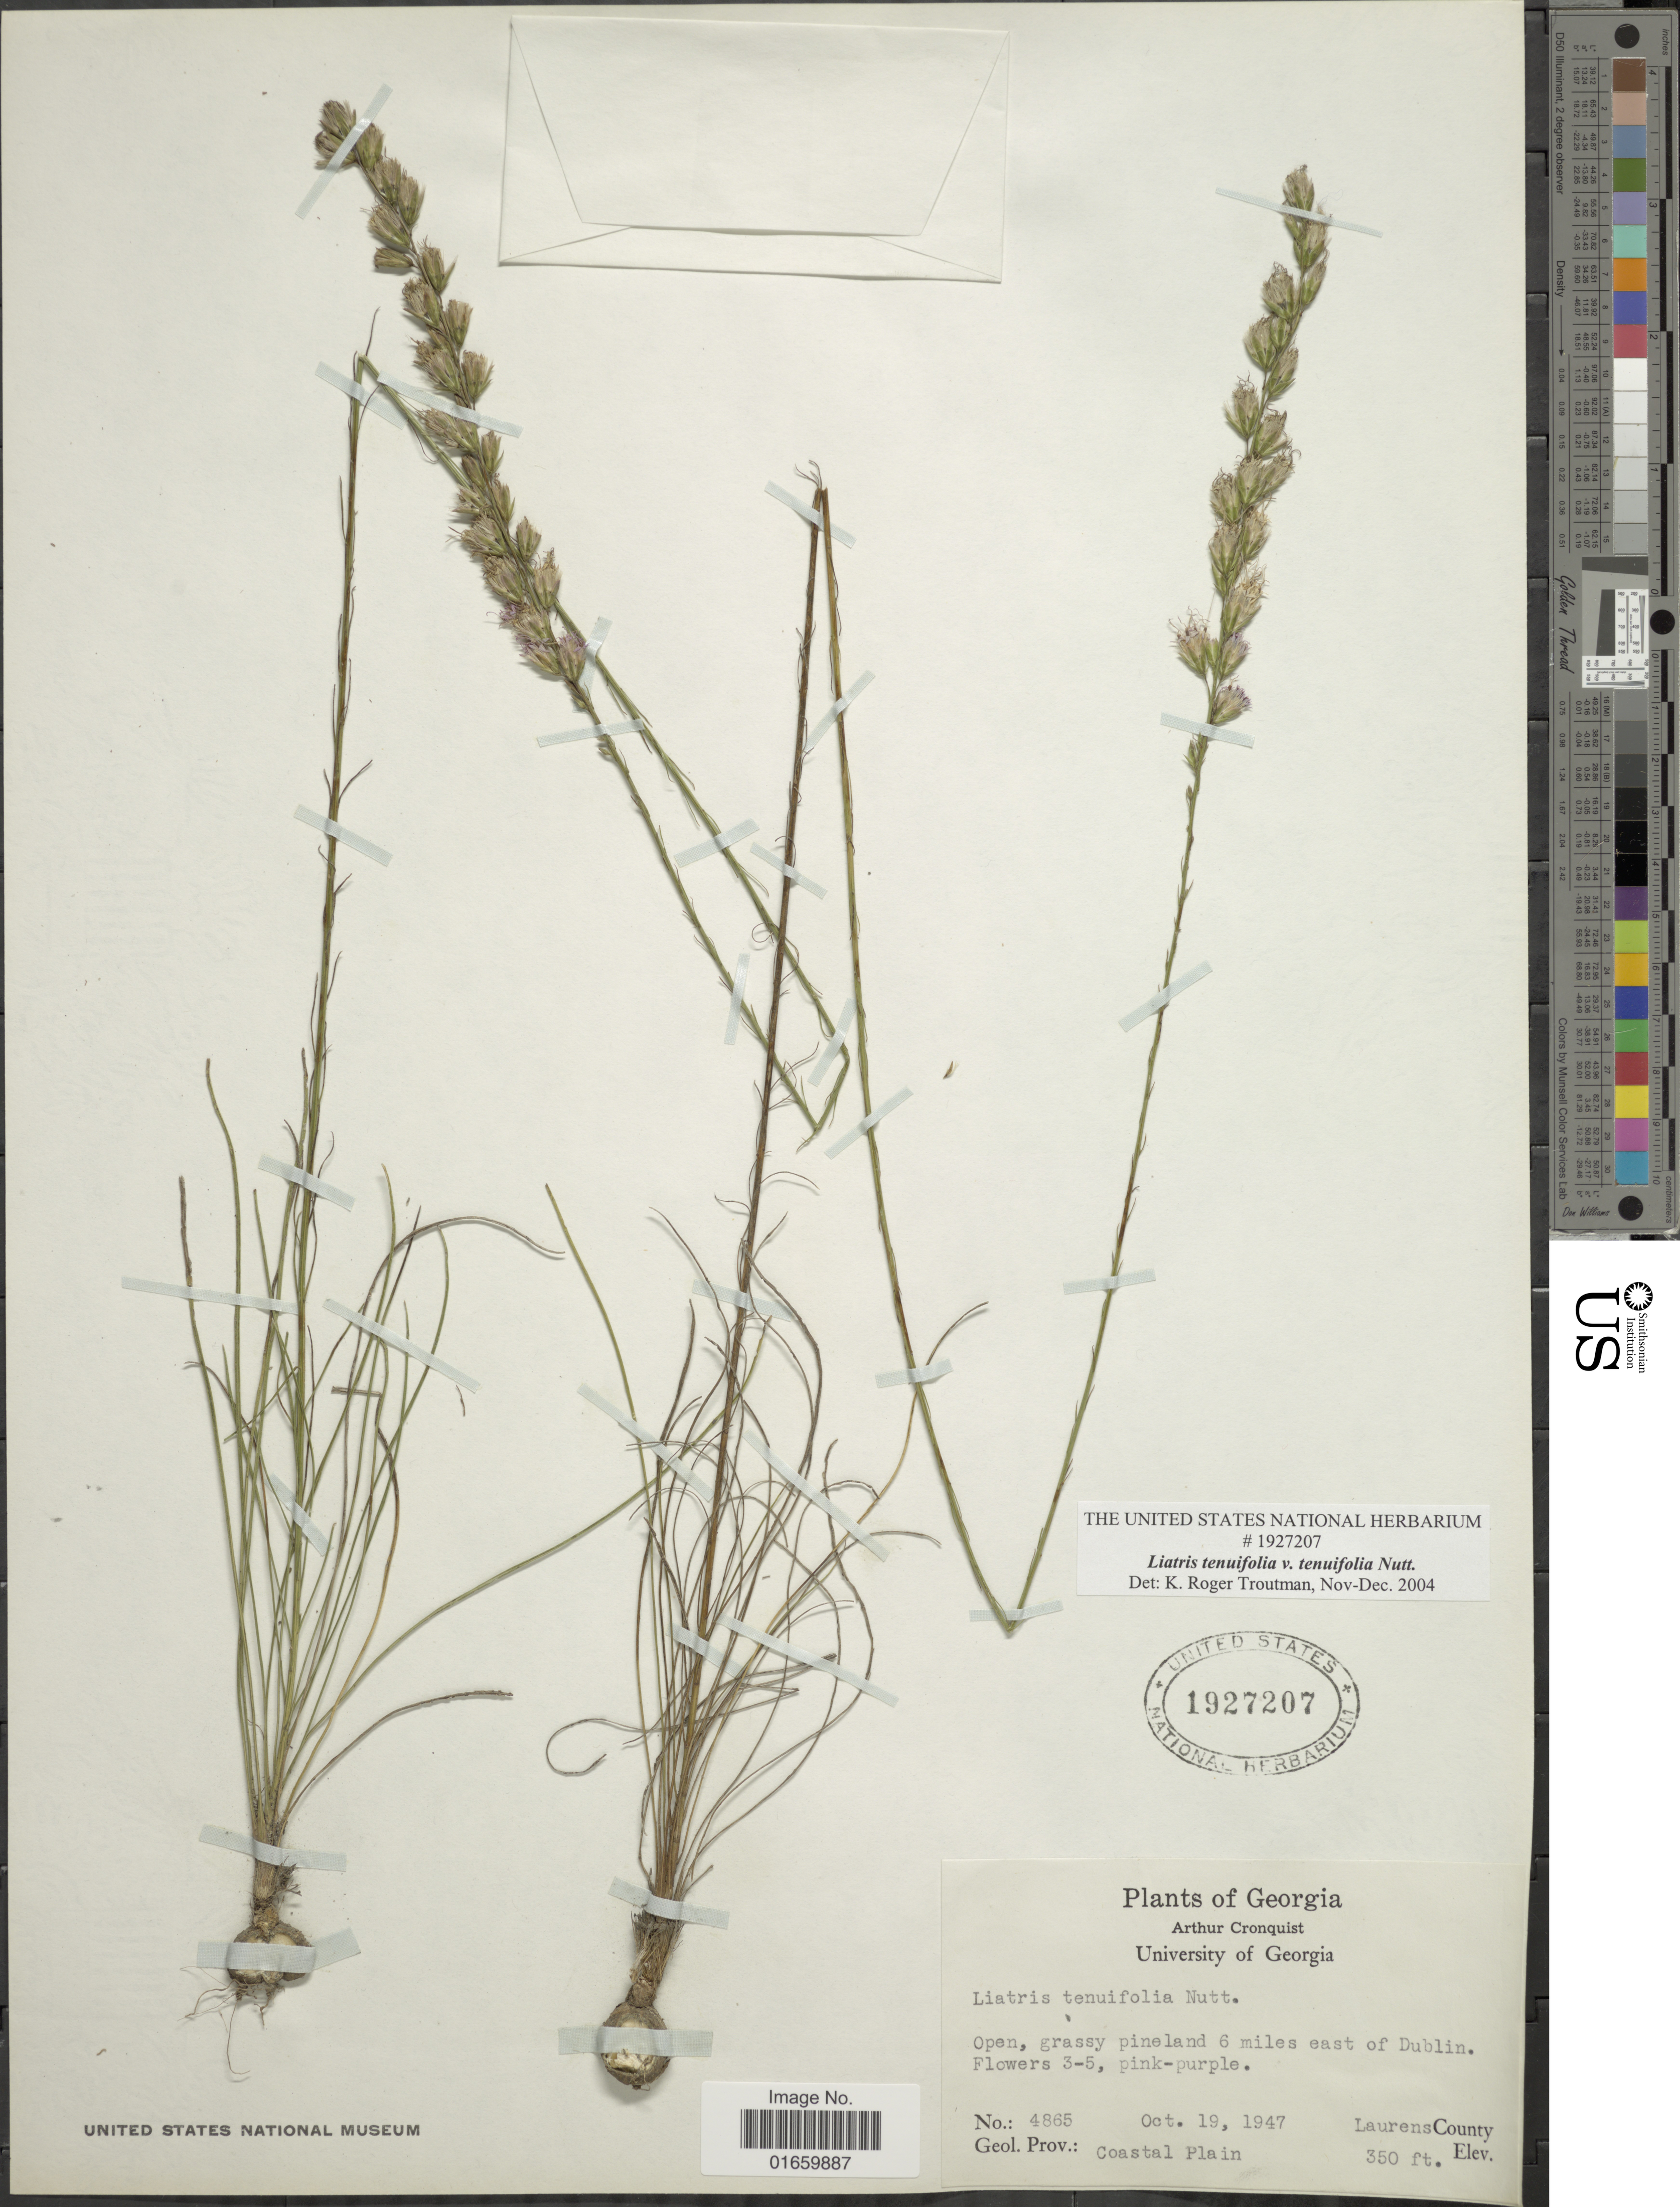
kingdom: Plantae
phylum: Tracheophyta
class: Magnoliopsida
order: Asterales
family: Asteraceae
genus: Liatris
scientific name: Liatris tenuifolia var. tenuifolia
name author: Nutt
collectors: A. J. Cronquist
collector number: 4865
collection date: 1947-10-19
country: United States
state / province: Georgia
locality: Grassy pineland 6 miles east of Dublin, Laurens County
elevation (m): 107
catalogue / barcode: US 1927207